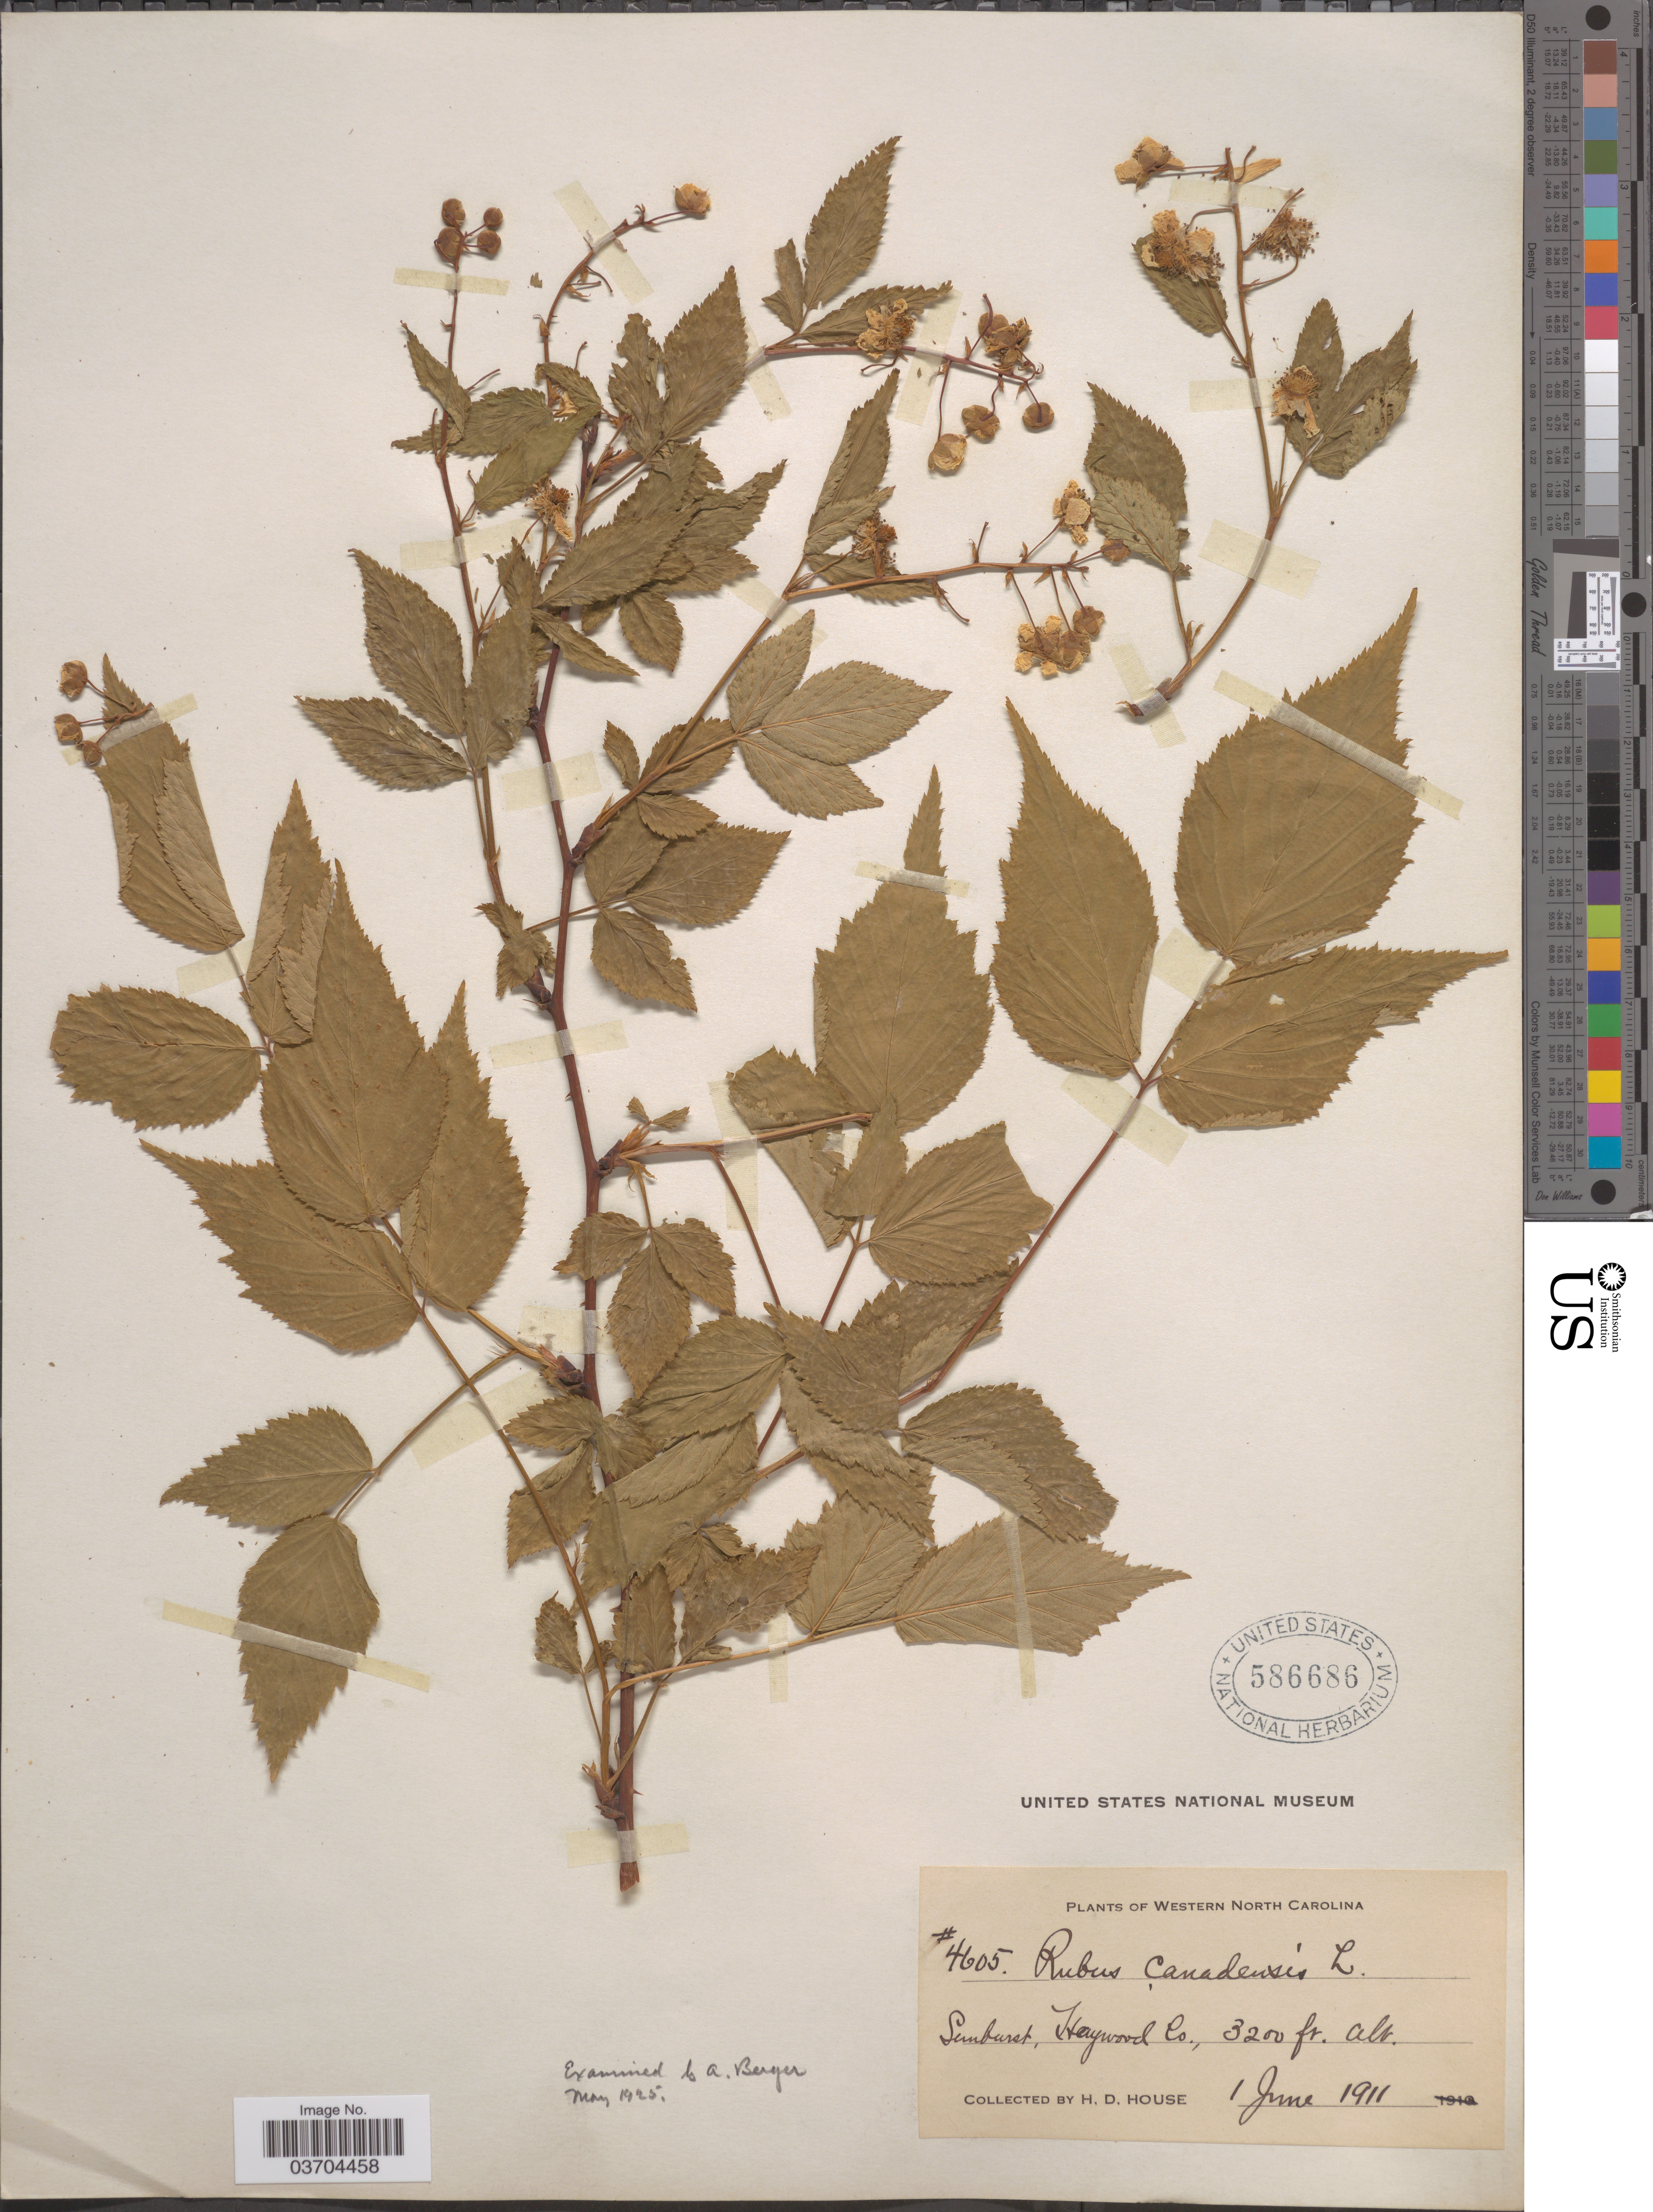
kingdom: Plantae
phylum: Tracheophyta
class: Magnoliopsida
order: Rosales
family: Rosaceae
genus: Rubus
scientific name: Rubus canadensis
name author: L.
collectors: H. D. House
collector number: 4605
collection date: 1911-06-01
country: United States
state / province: North Carolina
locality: Western North Carolina. Sunburst, Haywood Co.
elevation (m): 975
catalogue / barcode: US 586686